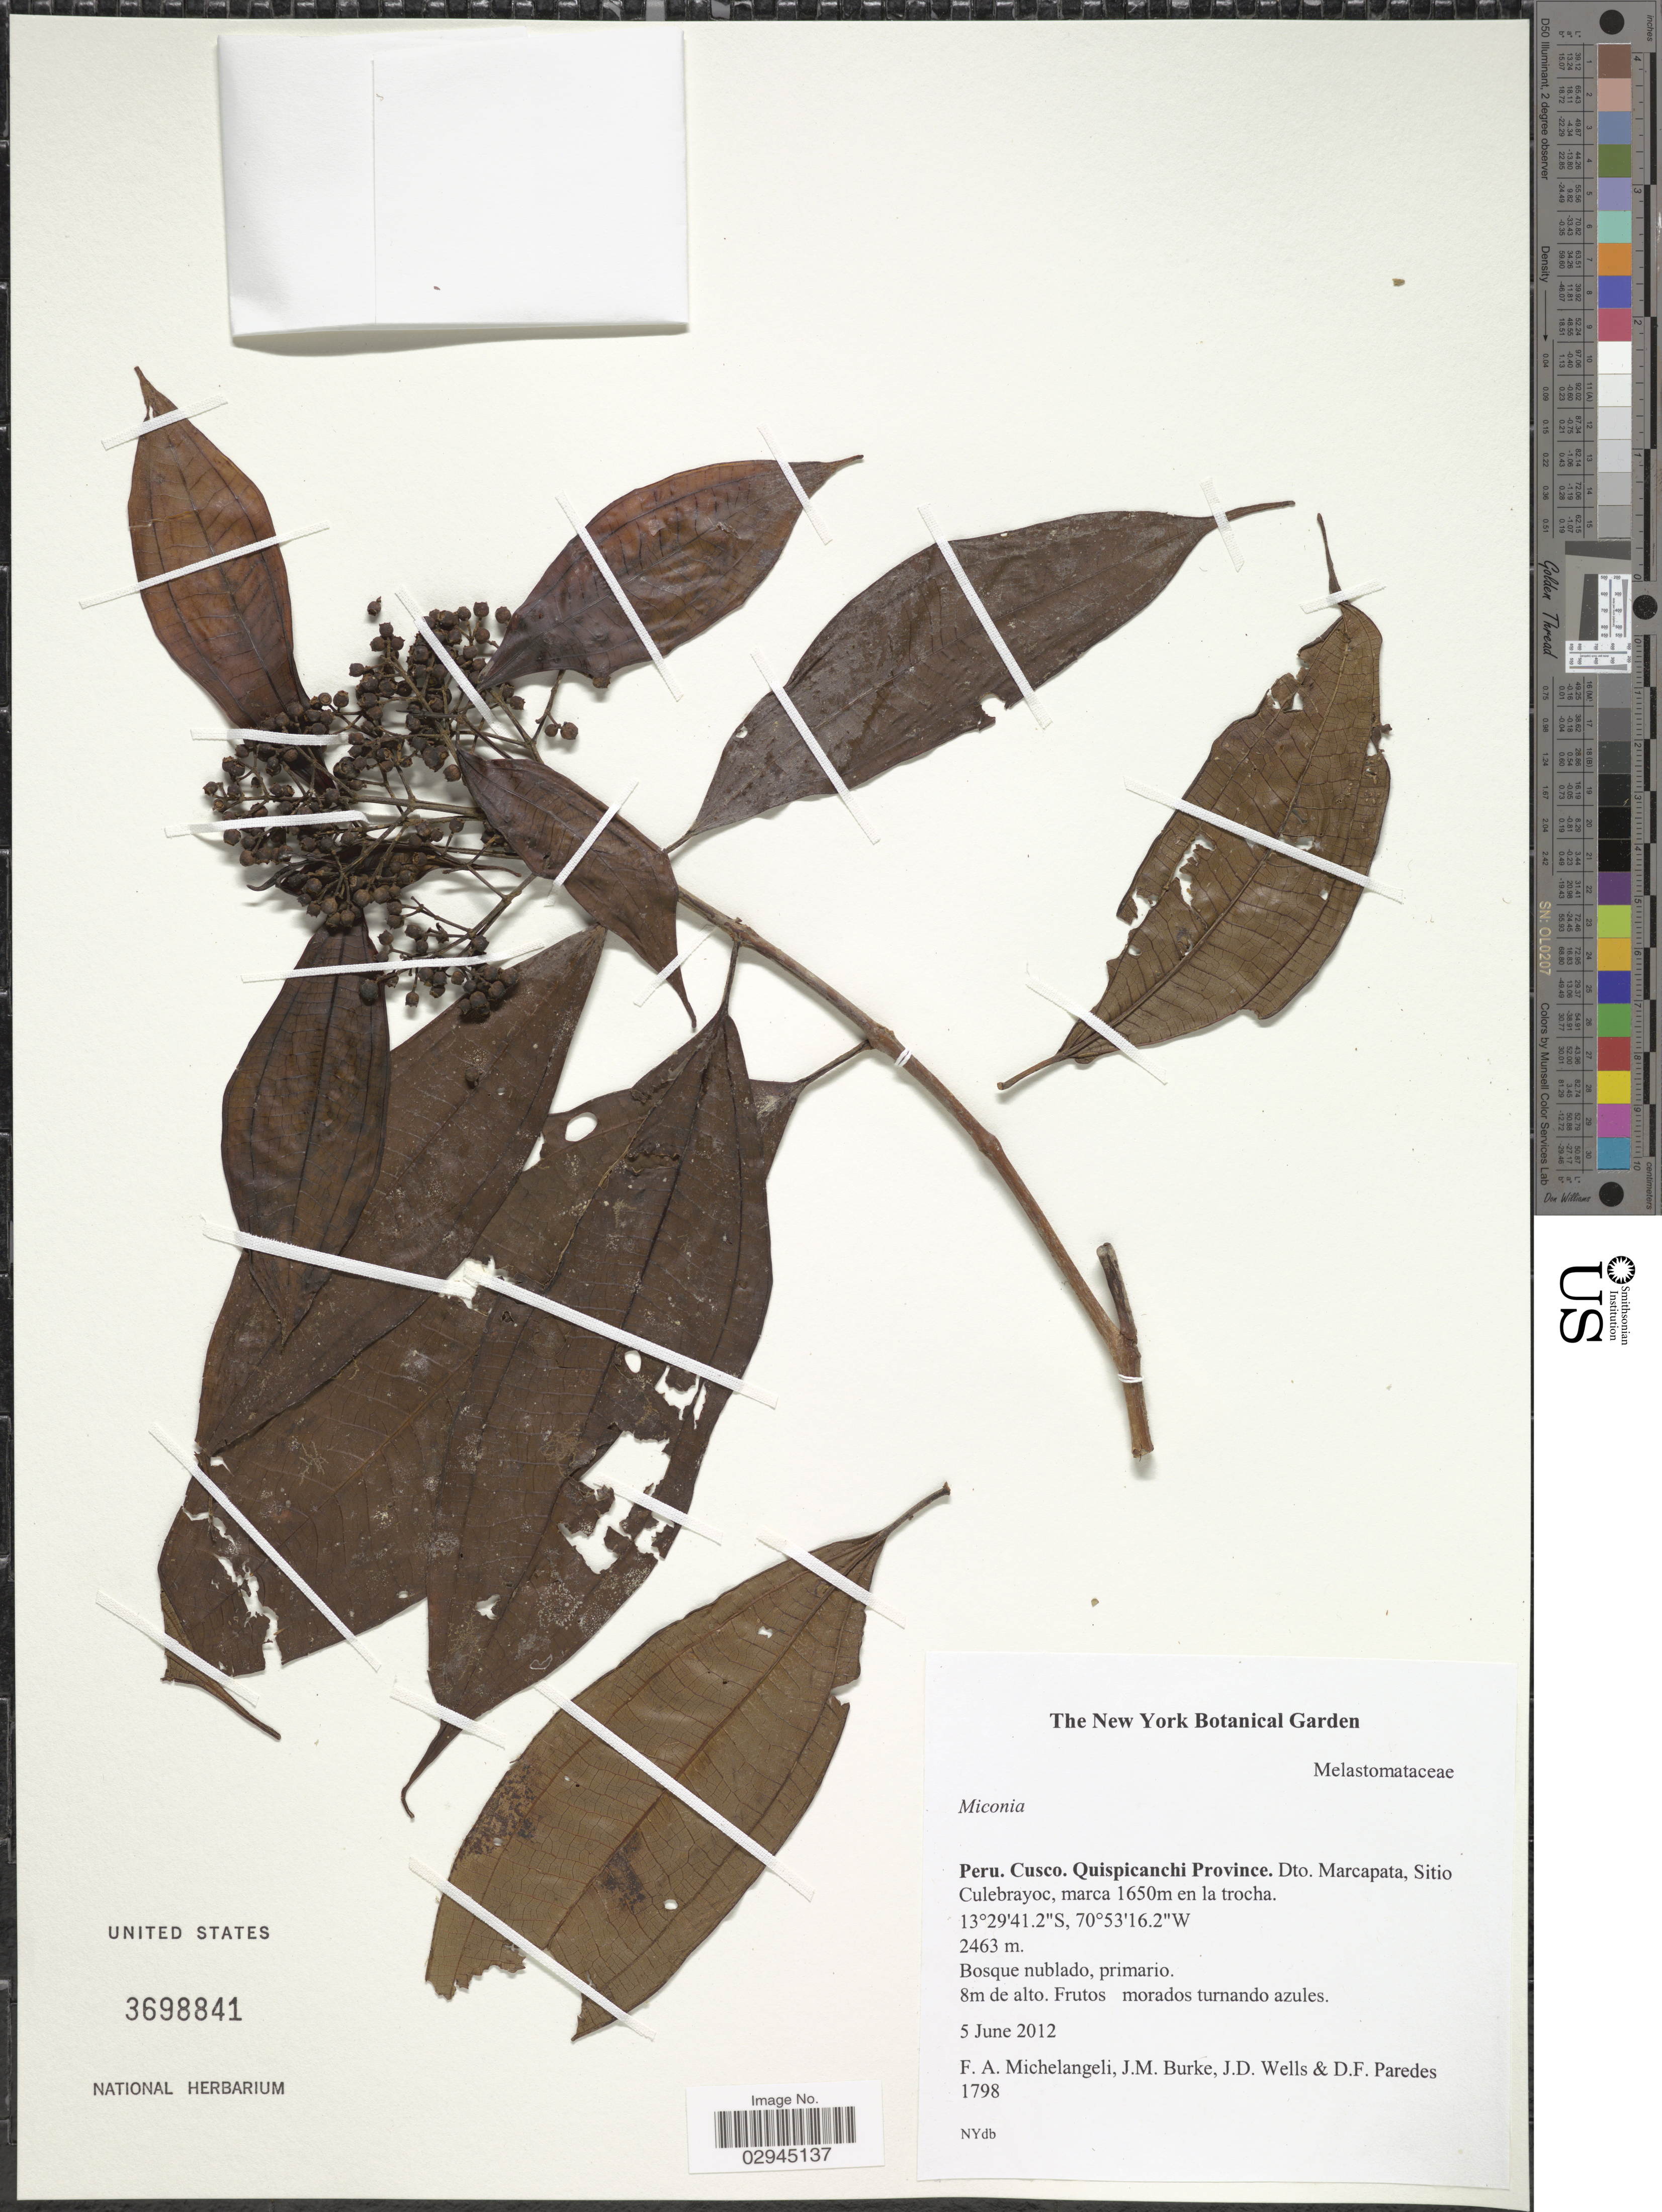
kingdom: Plantae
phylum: Tracheophyta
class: Magnoliopsida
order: Myrtales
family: Melastomataceae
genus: Miconia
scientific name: Miconia sp.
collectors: F. A. Michelangeli, Jac. M. Burke, J. Wells & D. Paredes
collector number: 1798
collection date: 2012-06-05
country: Peru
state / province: Cusco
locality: Quispicanchi Province. Dto. Marcapata, Sitio Culebrayoc, marca 1650m en la trocha.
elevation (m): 2463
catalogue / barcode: US 3698841